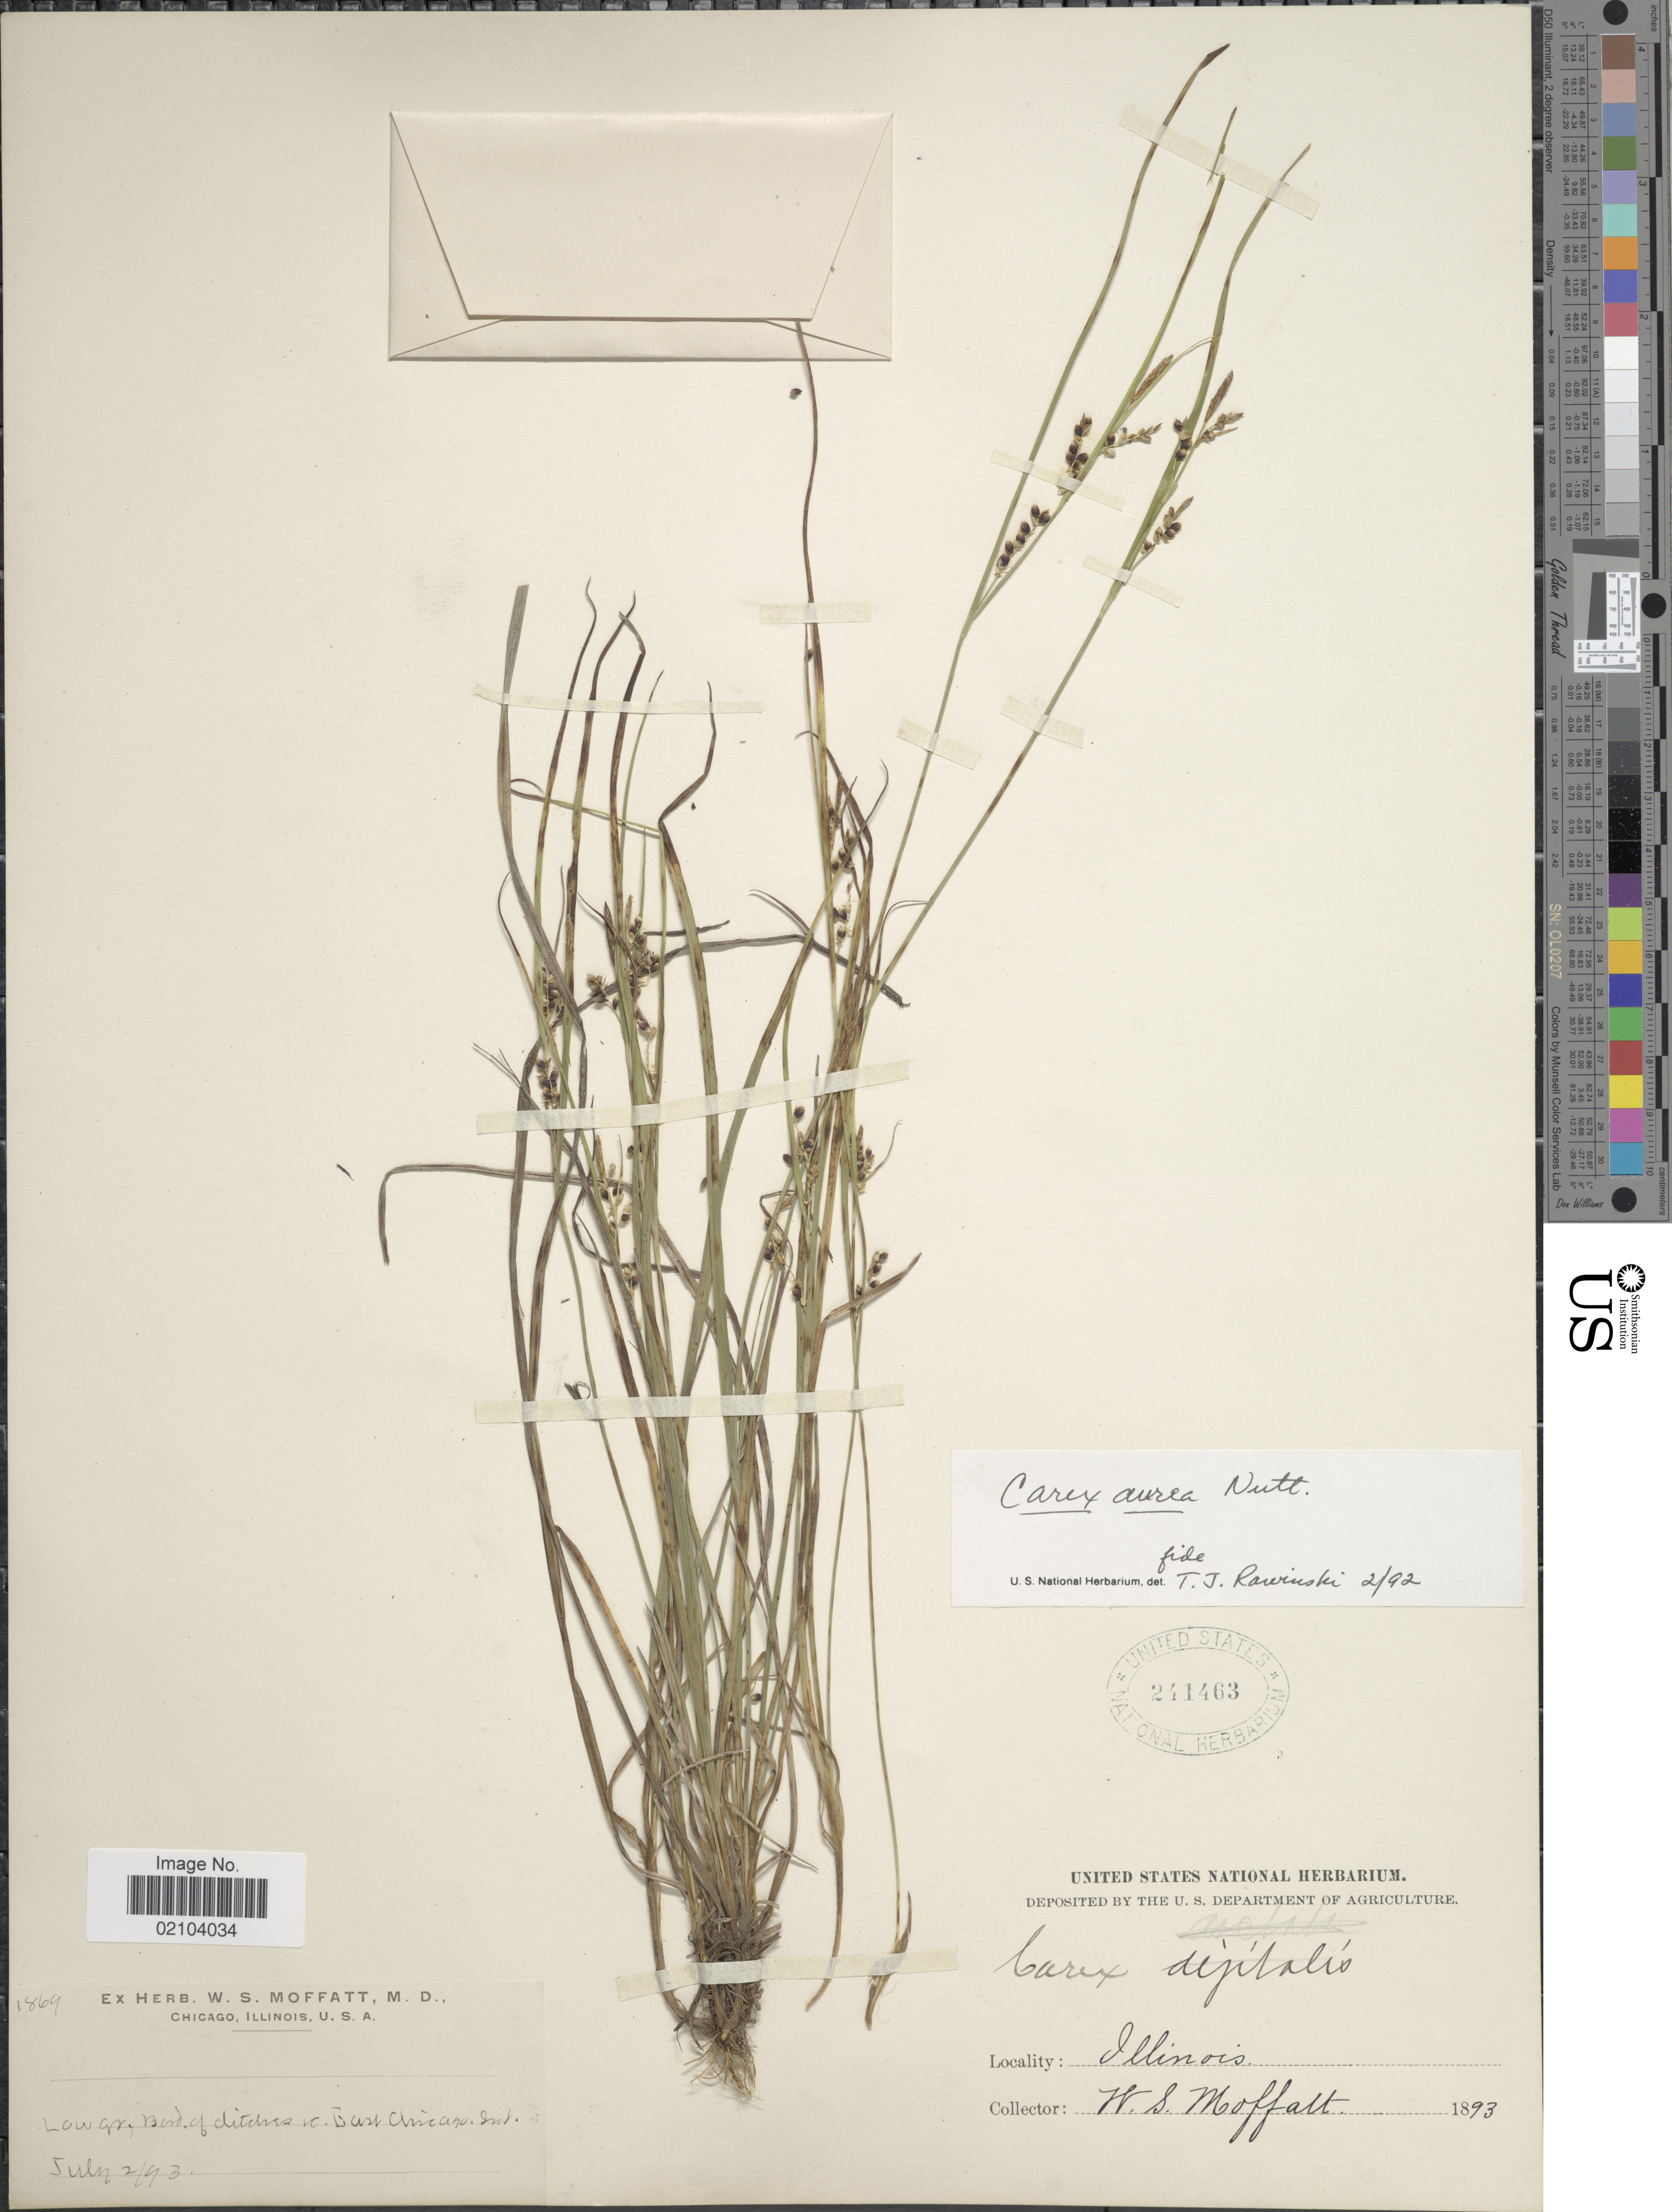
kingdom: Plantae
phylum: Tracheophyta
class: Liliopsida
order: Poales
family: Cyperaceae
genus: Carex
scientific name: Carex aurea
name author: Nutt.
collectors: W. Moffatt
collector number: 1869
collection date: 1893-07-02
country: United States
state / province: Illinois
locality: Low gr. Bord. of ditches in Base Chicago, Int.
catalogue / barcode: US 241463